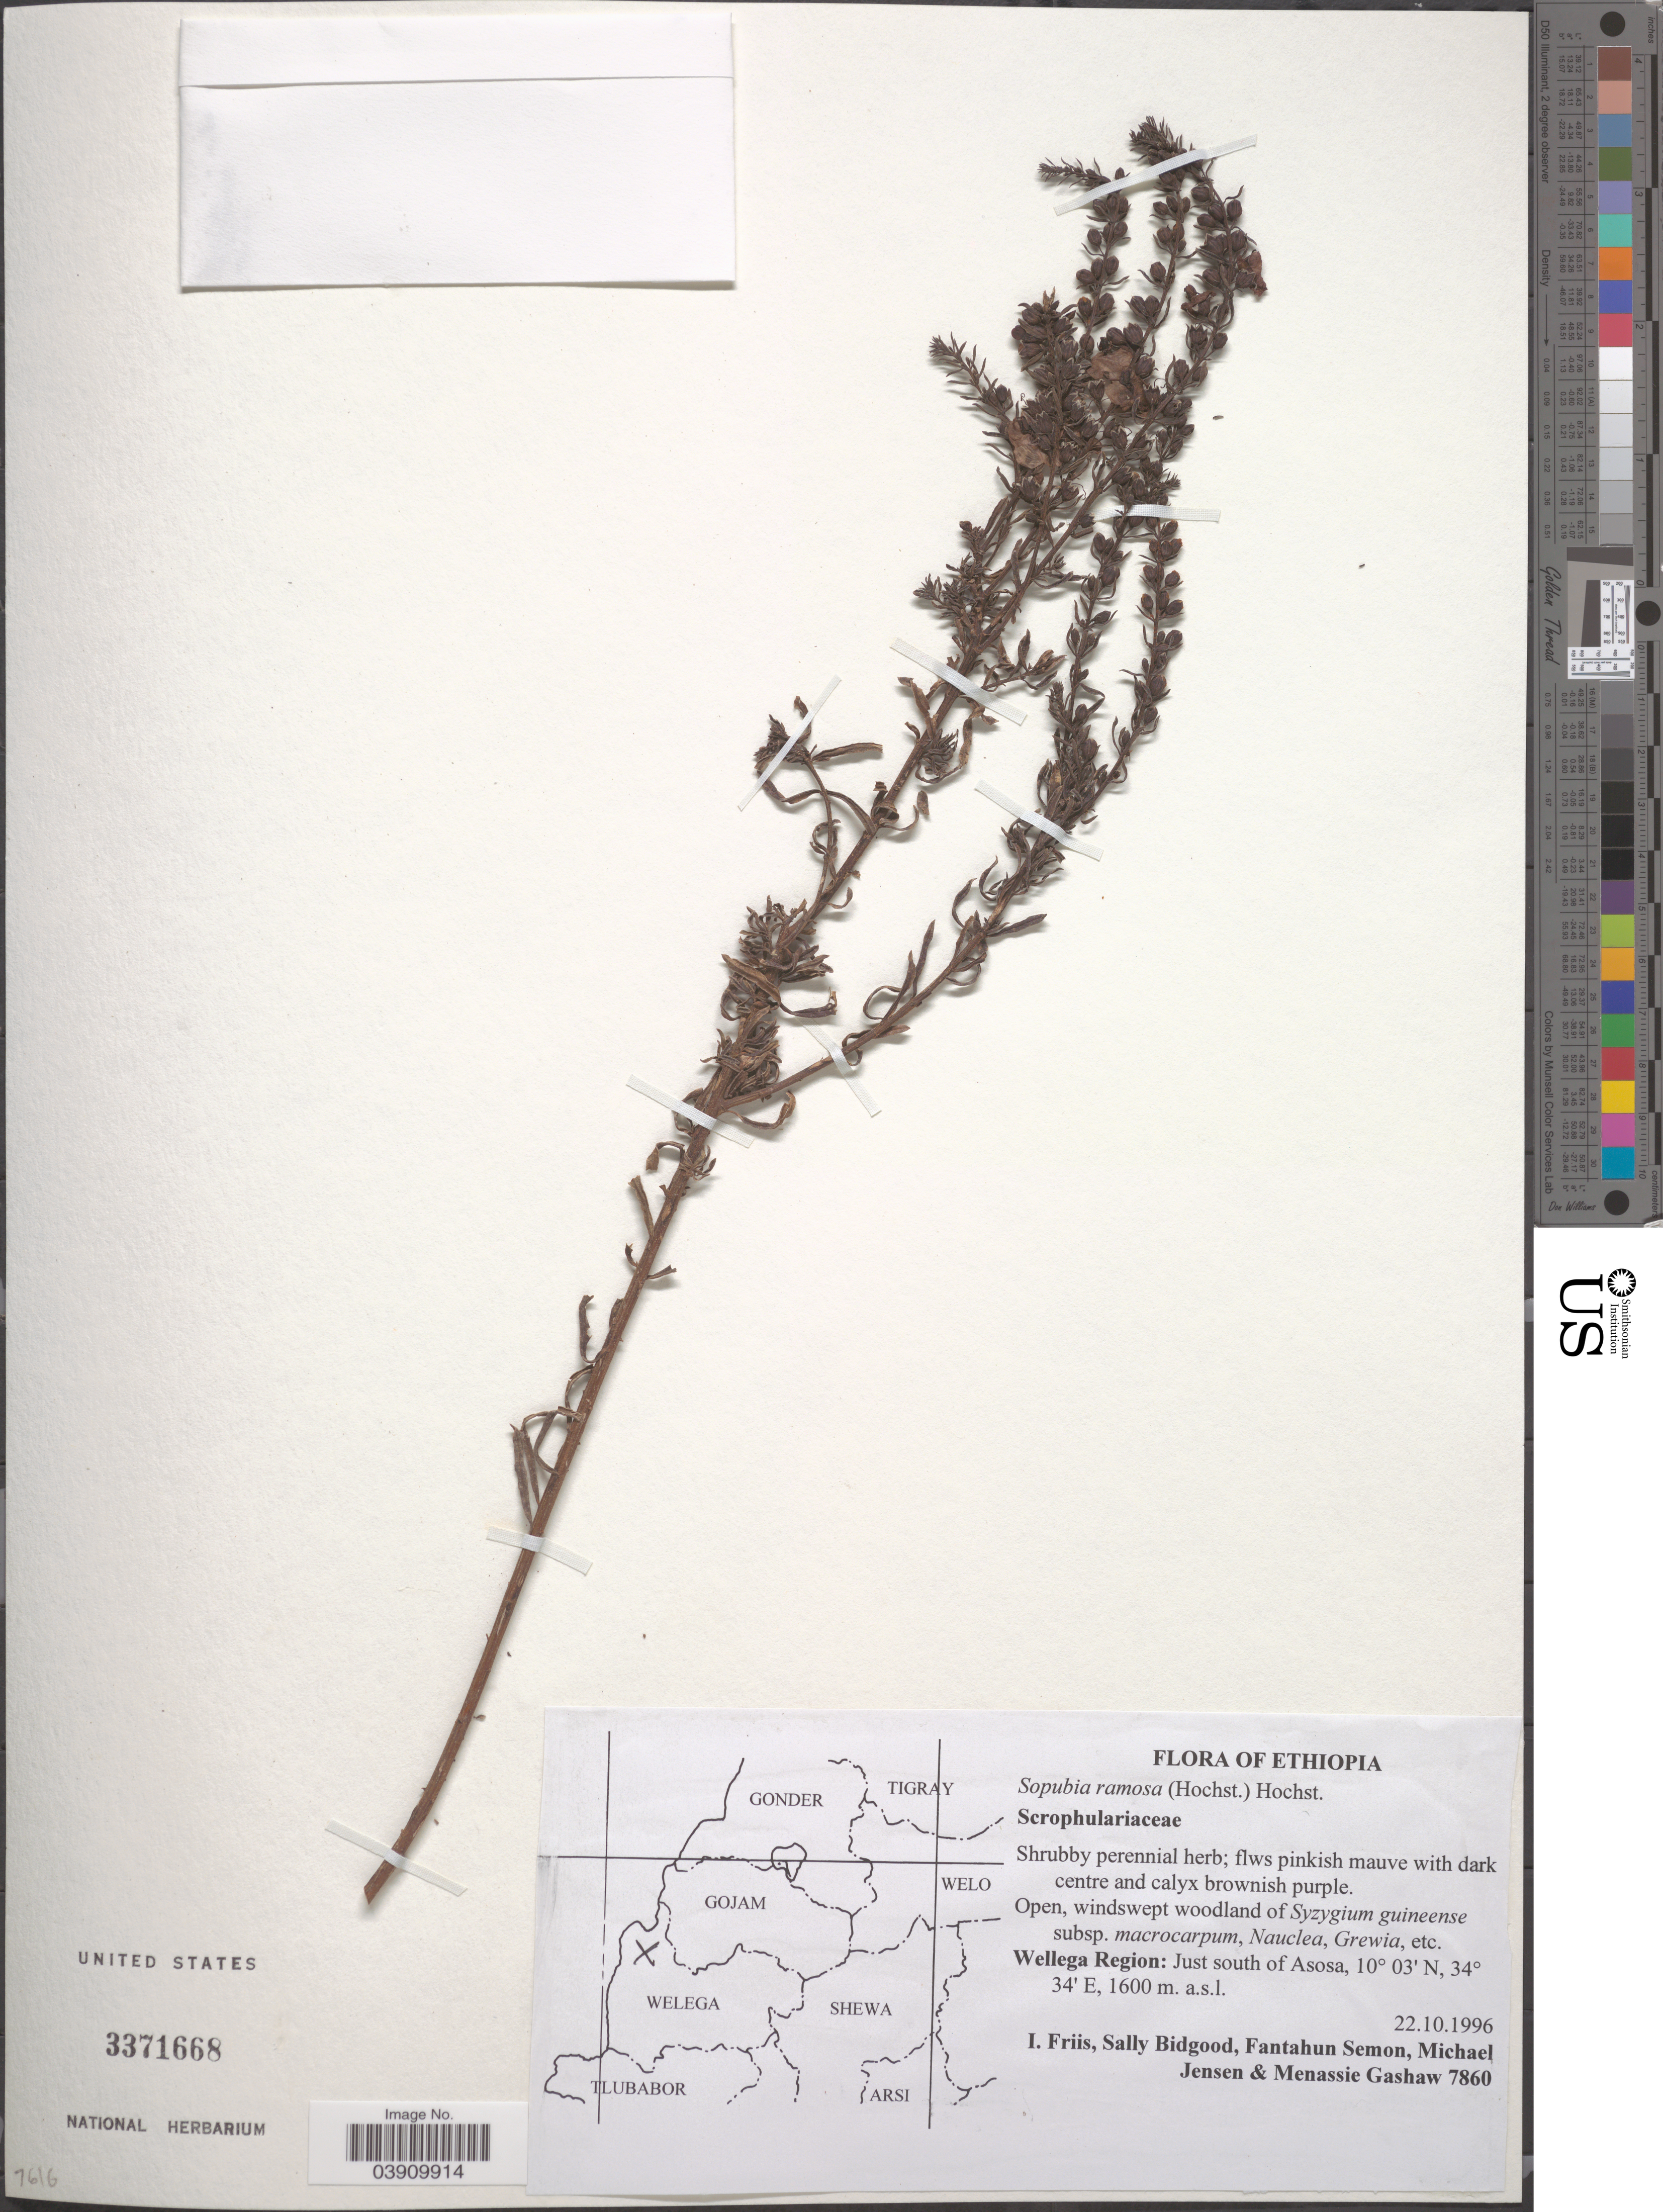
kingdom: Plantae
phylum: Tracheophyta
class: Magnoliopsida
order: Lamiales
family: Orobanchaceae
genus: Sopubia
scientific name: Sopubia ramosa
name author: (Hochst.) Hochst.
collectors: I. Friis, S. Bidgood, F. Semon, M. Jensen & M. Gashaw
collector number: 7860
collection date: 1996-10-22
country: Ethiopia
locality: Wellega Region: Just south of Asosa.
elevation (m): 1600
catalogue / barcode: US 3371668